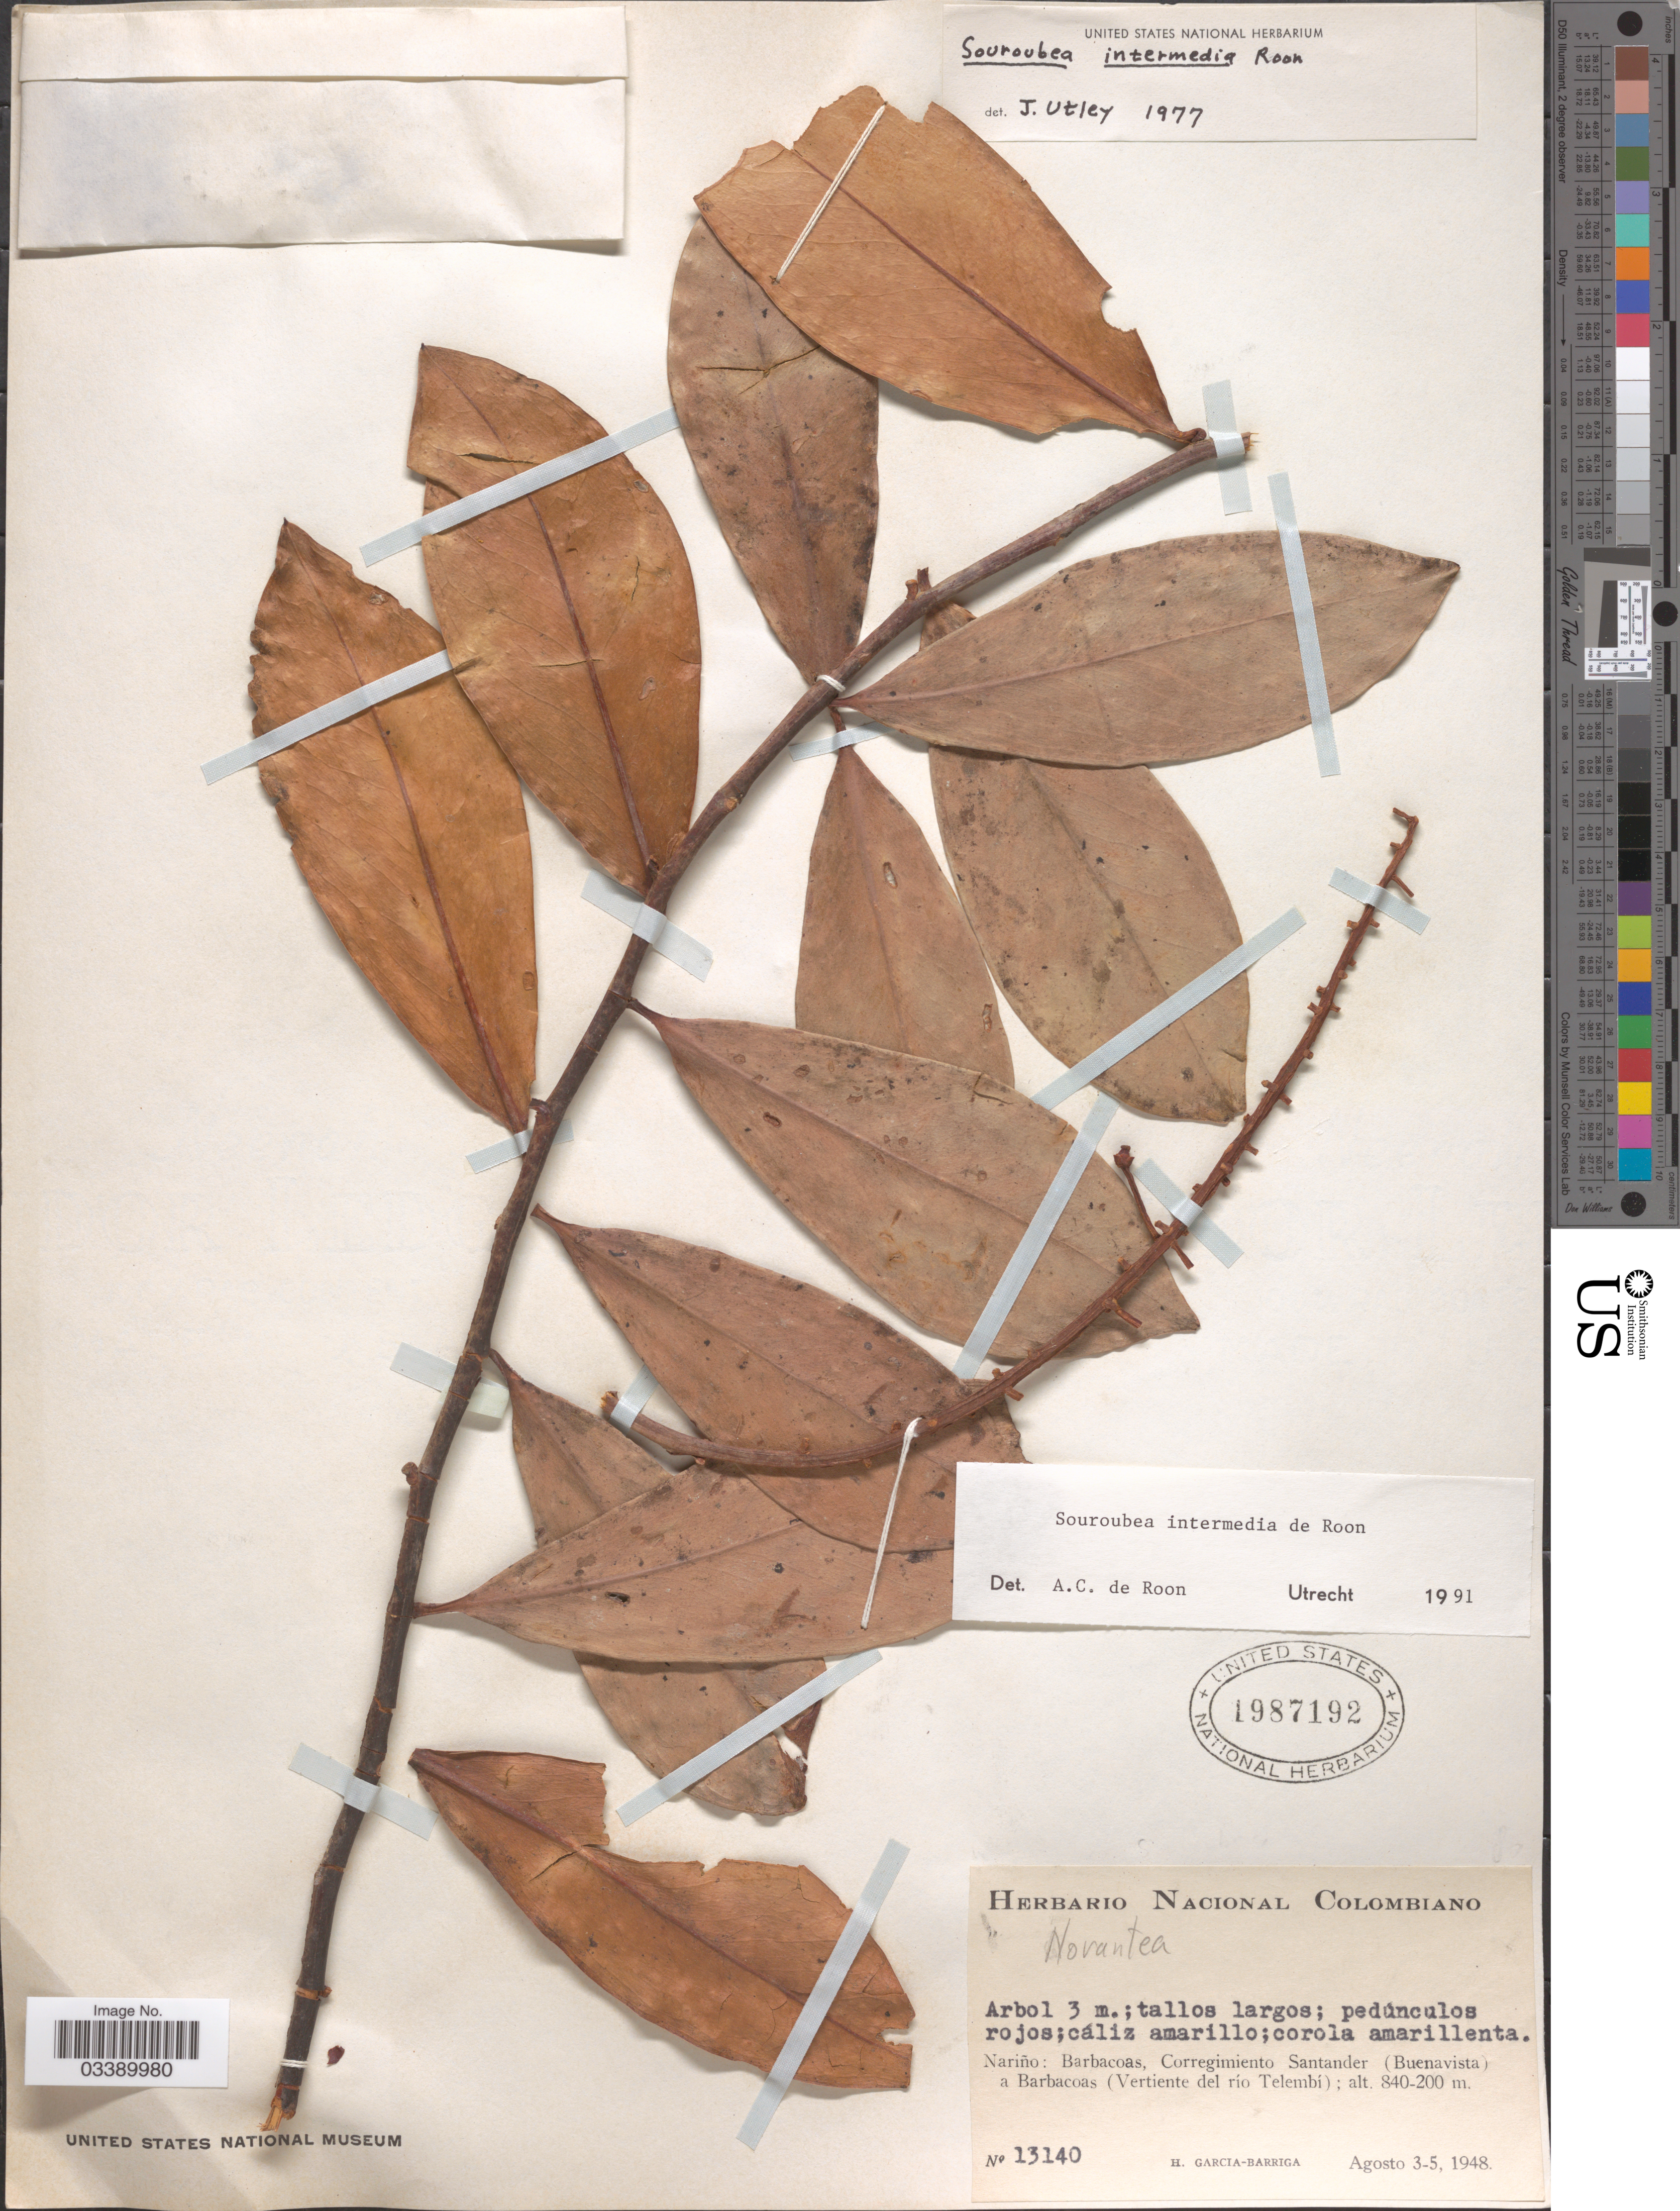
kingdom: Plantae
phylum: Tracheophyta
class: Magnoliopsida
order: Ericales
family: Marcgraviaceae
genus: Souroubea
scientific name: Souroubea intermedia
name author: de Roon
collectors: H. García Barriga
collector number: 13140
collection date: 1948-08-03/1948-08-05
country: Colombia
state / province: Nariño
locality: Barbacoas, Corregimiento Santander (Buenavista) a Barbacoas (Vertiente del río Telembí).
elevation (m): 200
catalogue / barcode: US 1987192